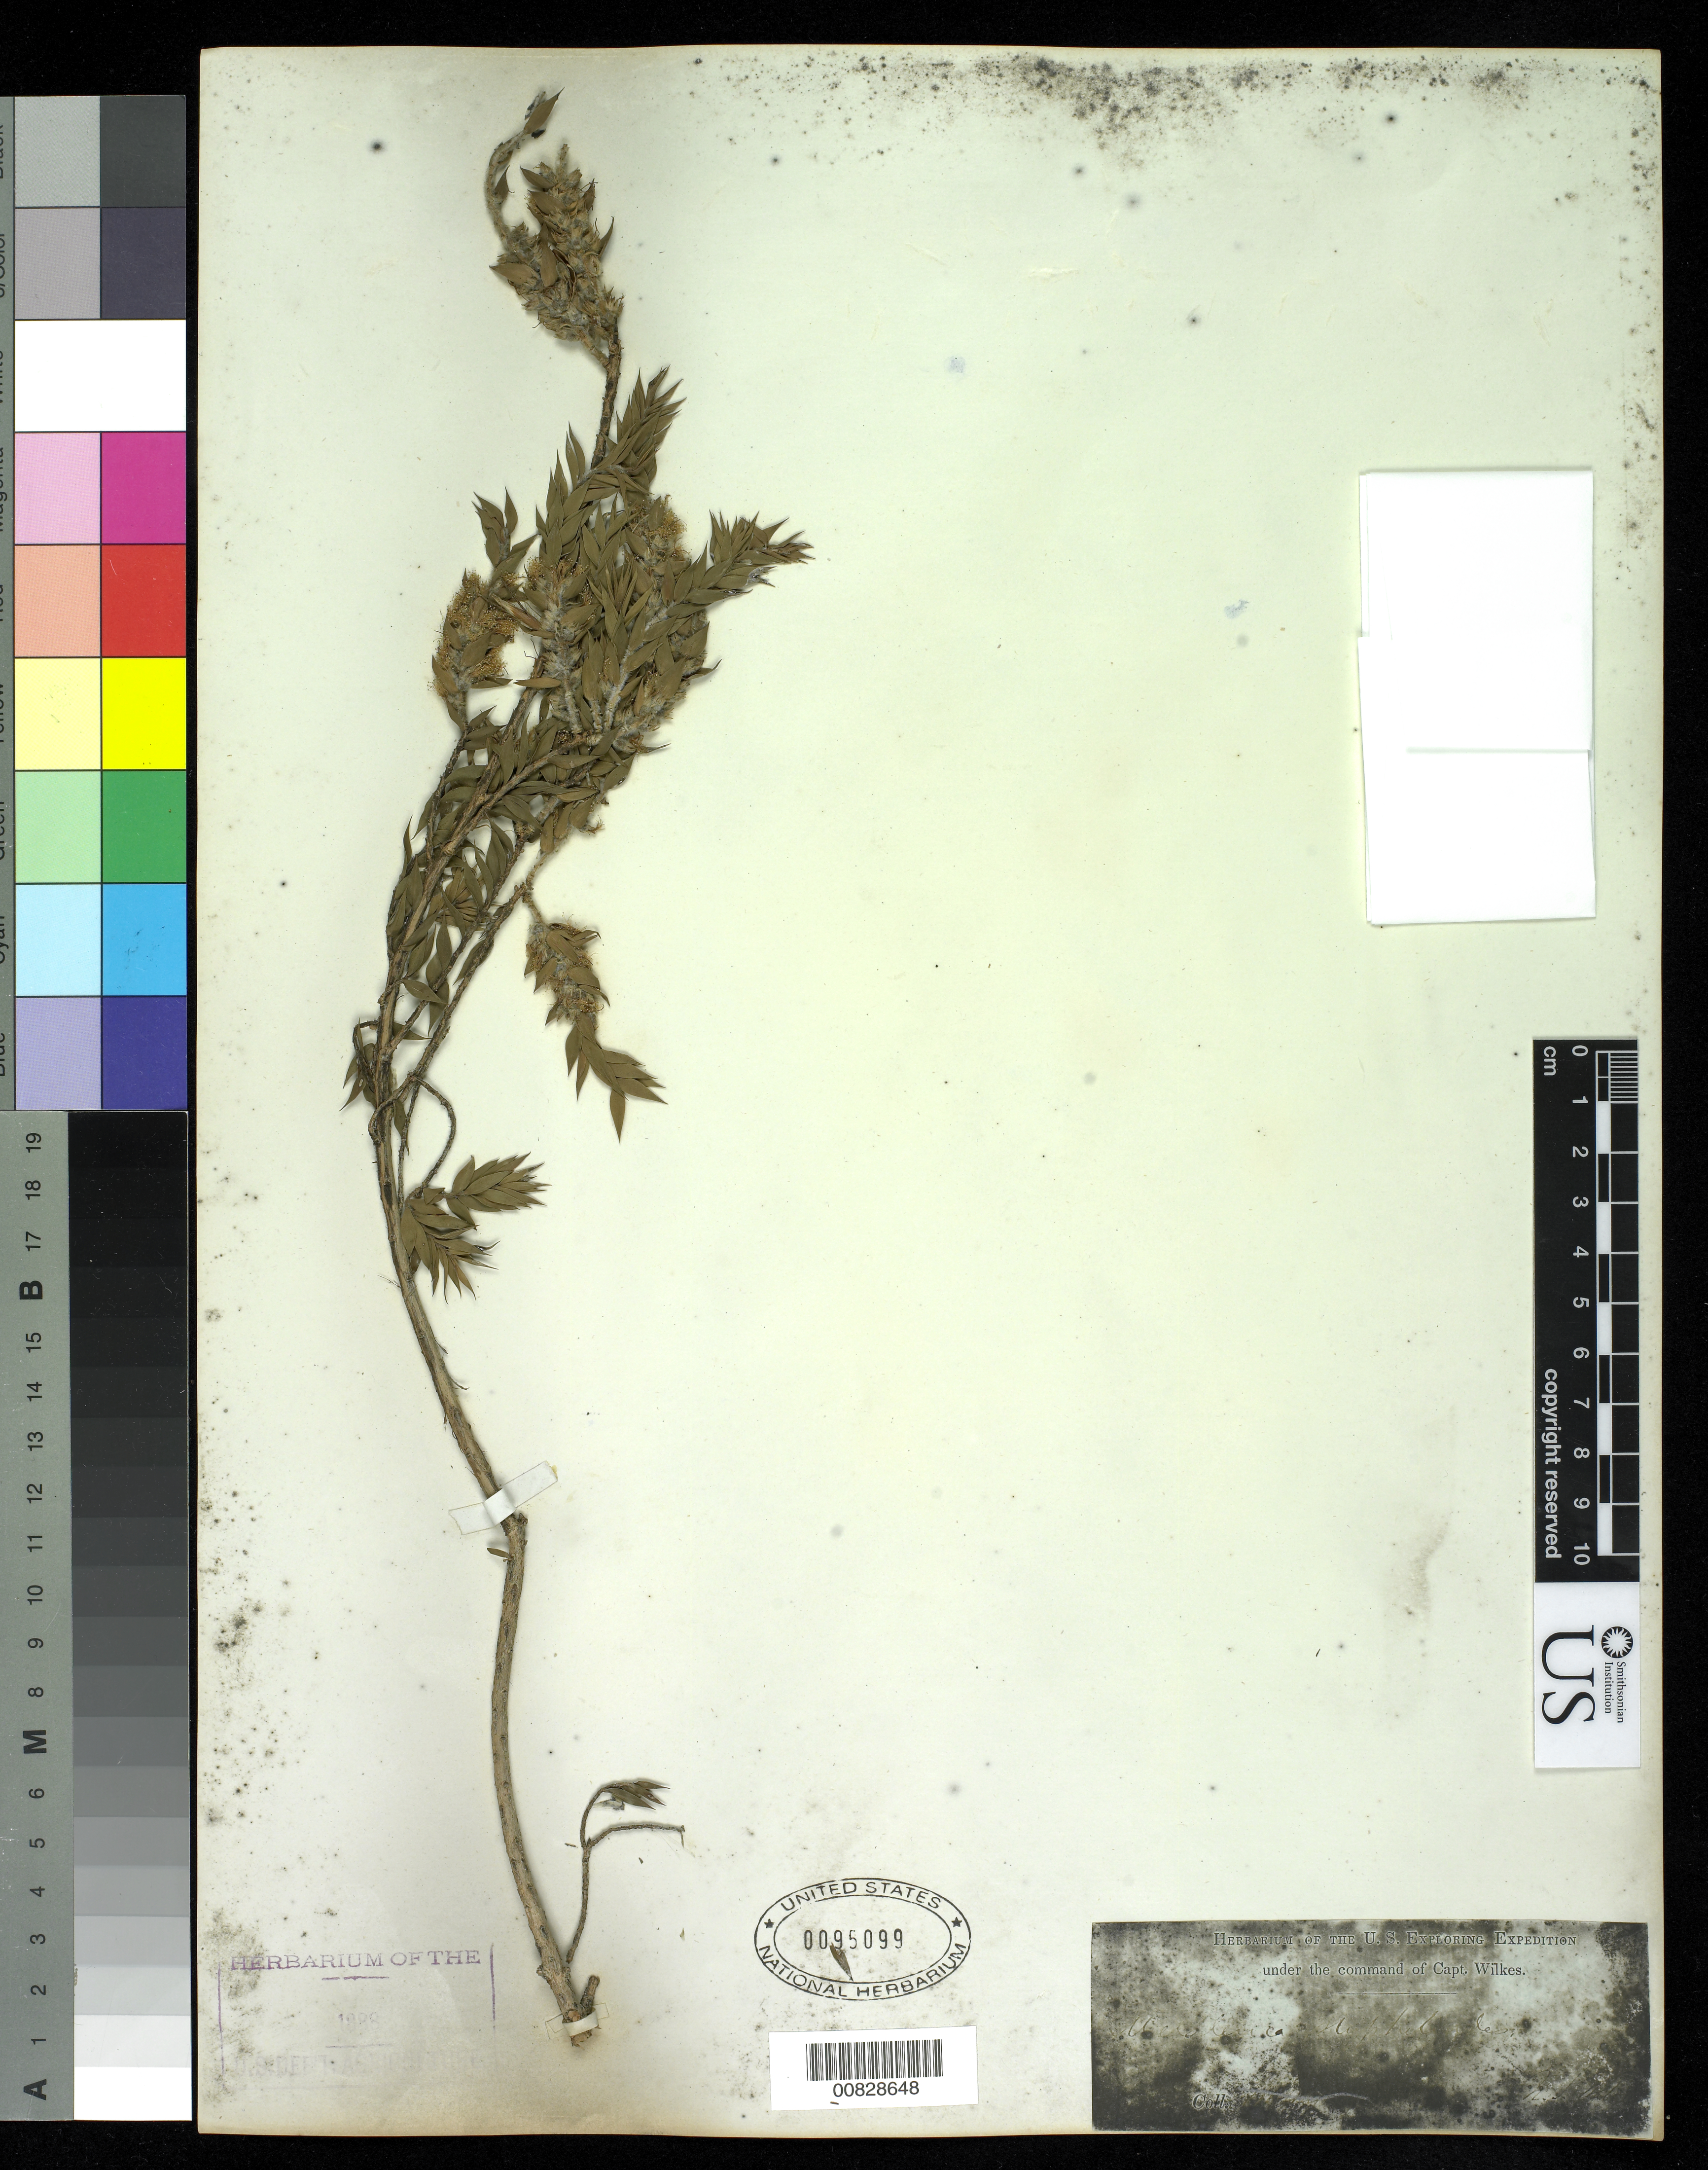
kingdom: Plantae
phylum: Tracheophyta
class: Magnoliopsida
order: Myrtales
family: Myrtaceae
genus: Melaleuca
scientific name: Melaleuca styphelioides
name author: Sm.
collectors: Wilkes Explor. Exped.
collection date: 1838/1842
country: Australia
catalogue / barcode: US 95099